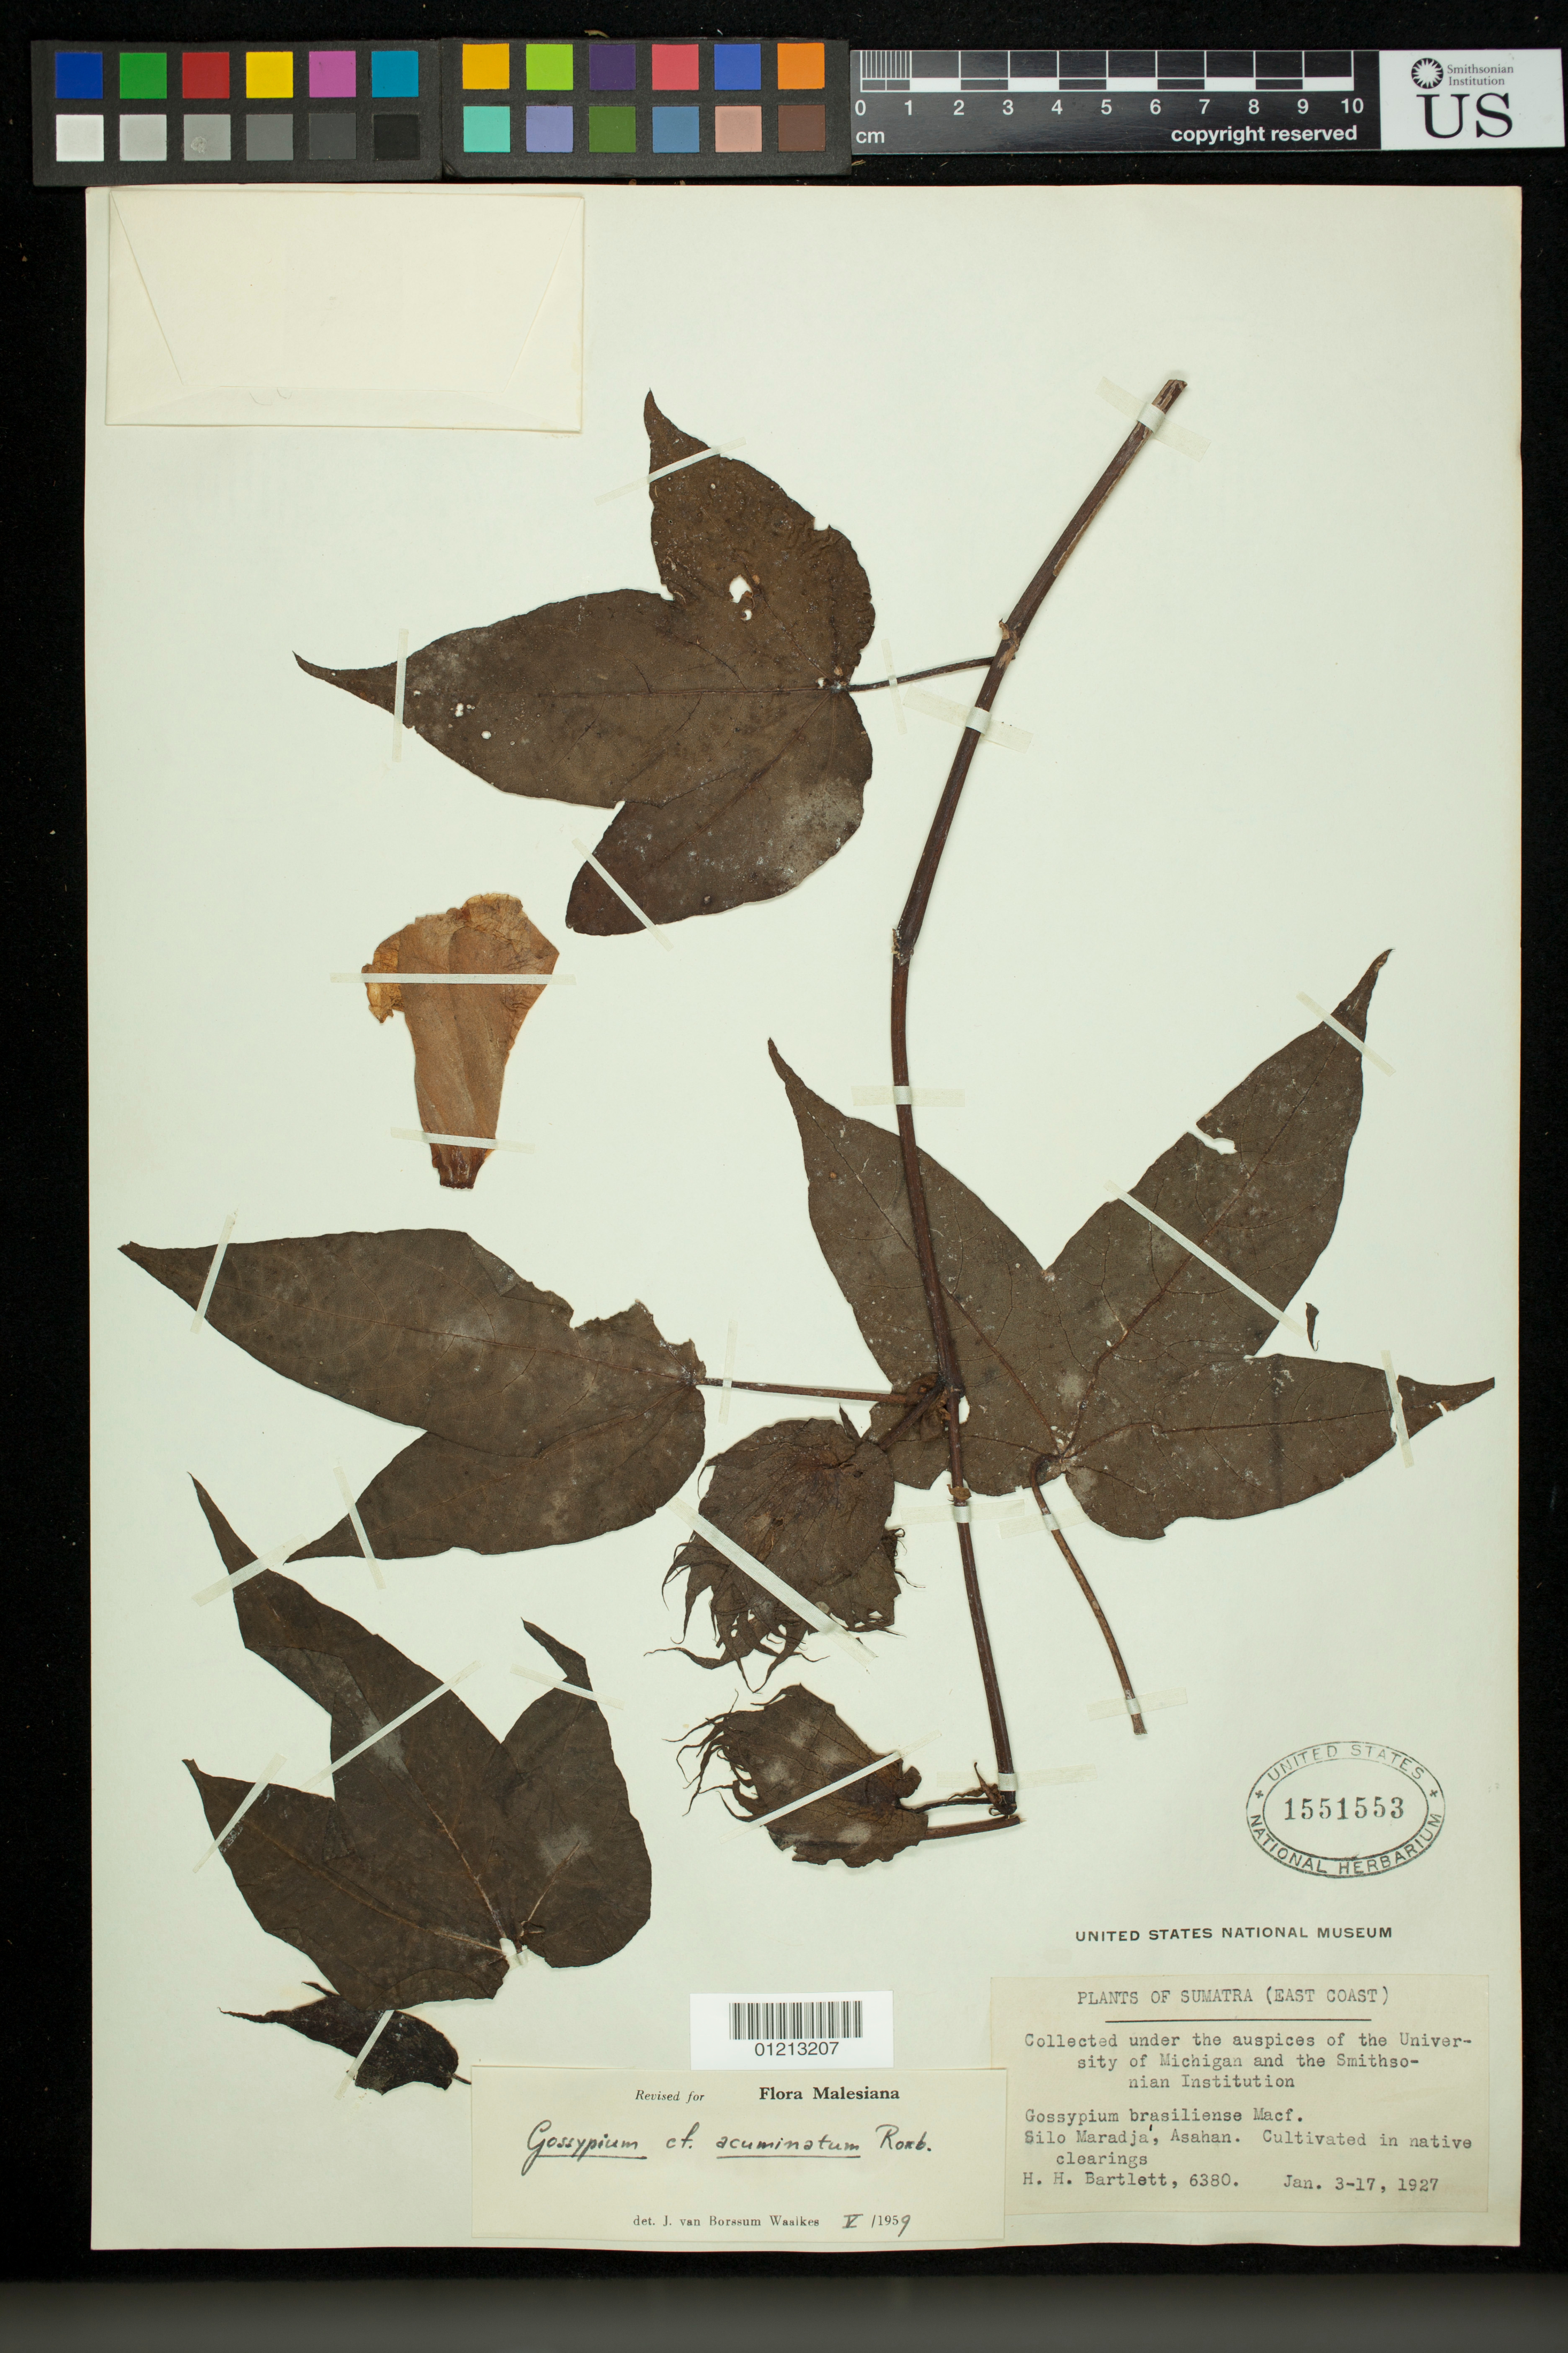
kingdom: Plantae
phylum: Tracheophyta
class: Magnoliopsida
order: Malvales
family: Malvaceae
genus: Gossypium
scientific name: Gossypium acuminatum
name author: Roxb. ex G. Don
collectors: H. H. Bartlett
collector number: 6380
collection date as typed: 03 Jan 1927 to 17 Jan 1927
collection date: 1927-01-03/1927-01-17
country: Indonesia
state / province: Sumatra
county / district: Sumatera Utara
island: Sumatra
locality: Sumatra (East Coast): Silo Maradja, Asahan. Cultivated in native clearings.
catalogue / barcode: US 1551553